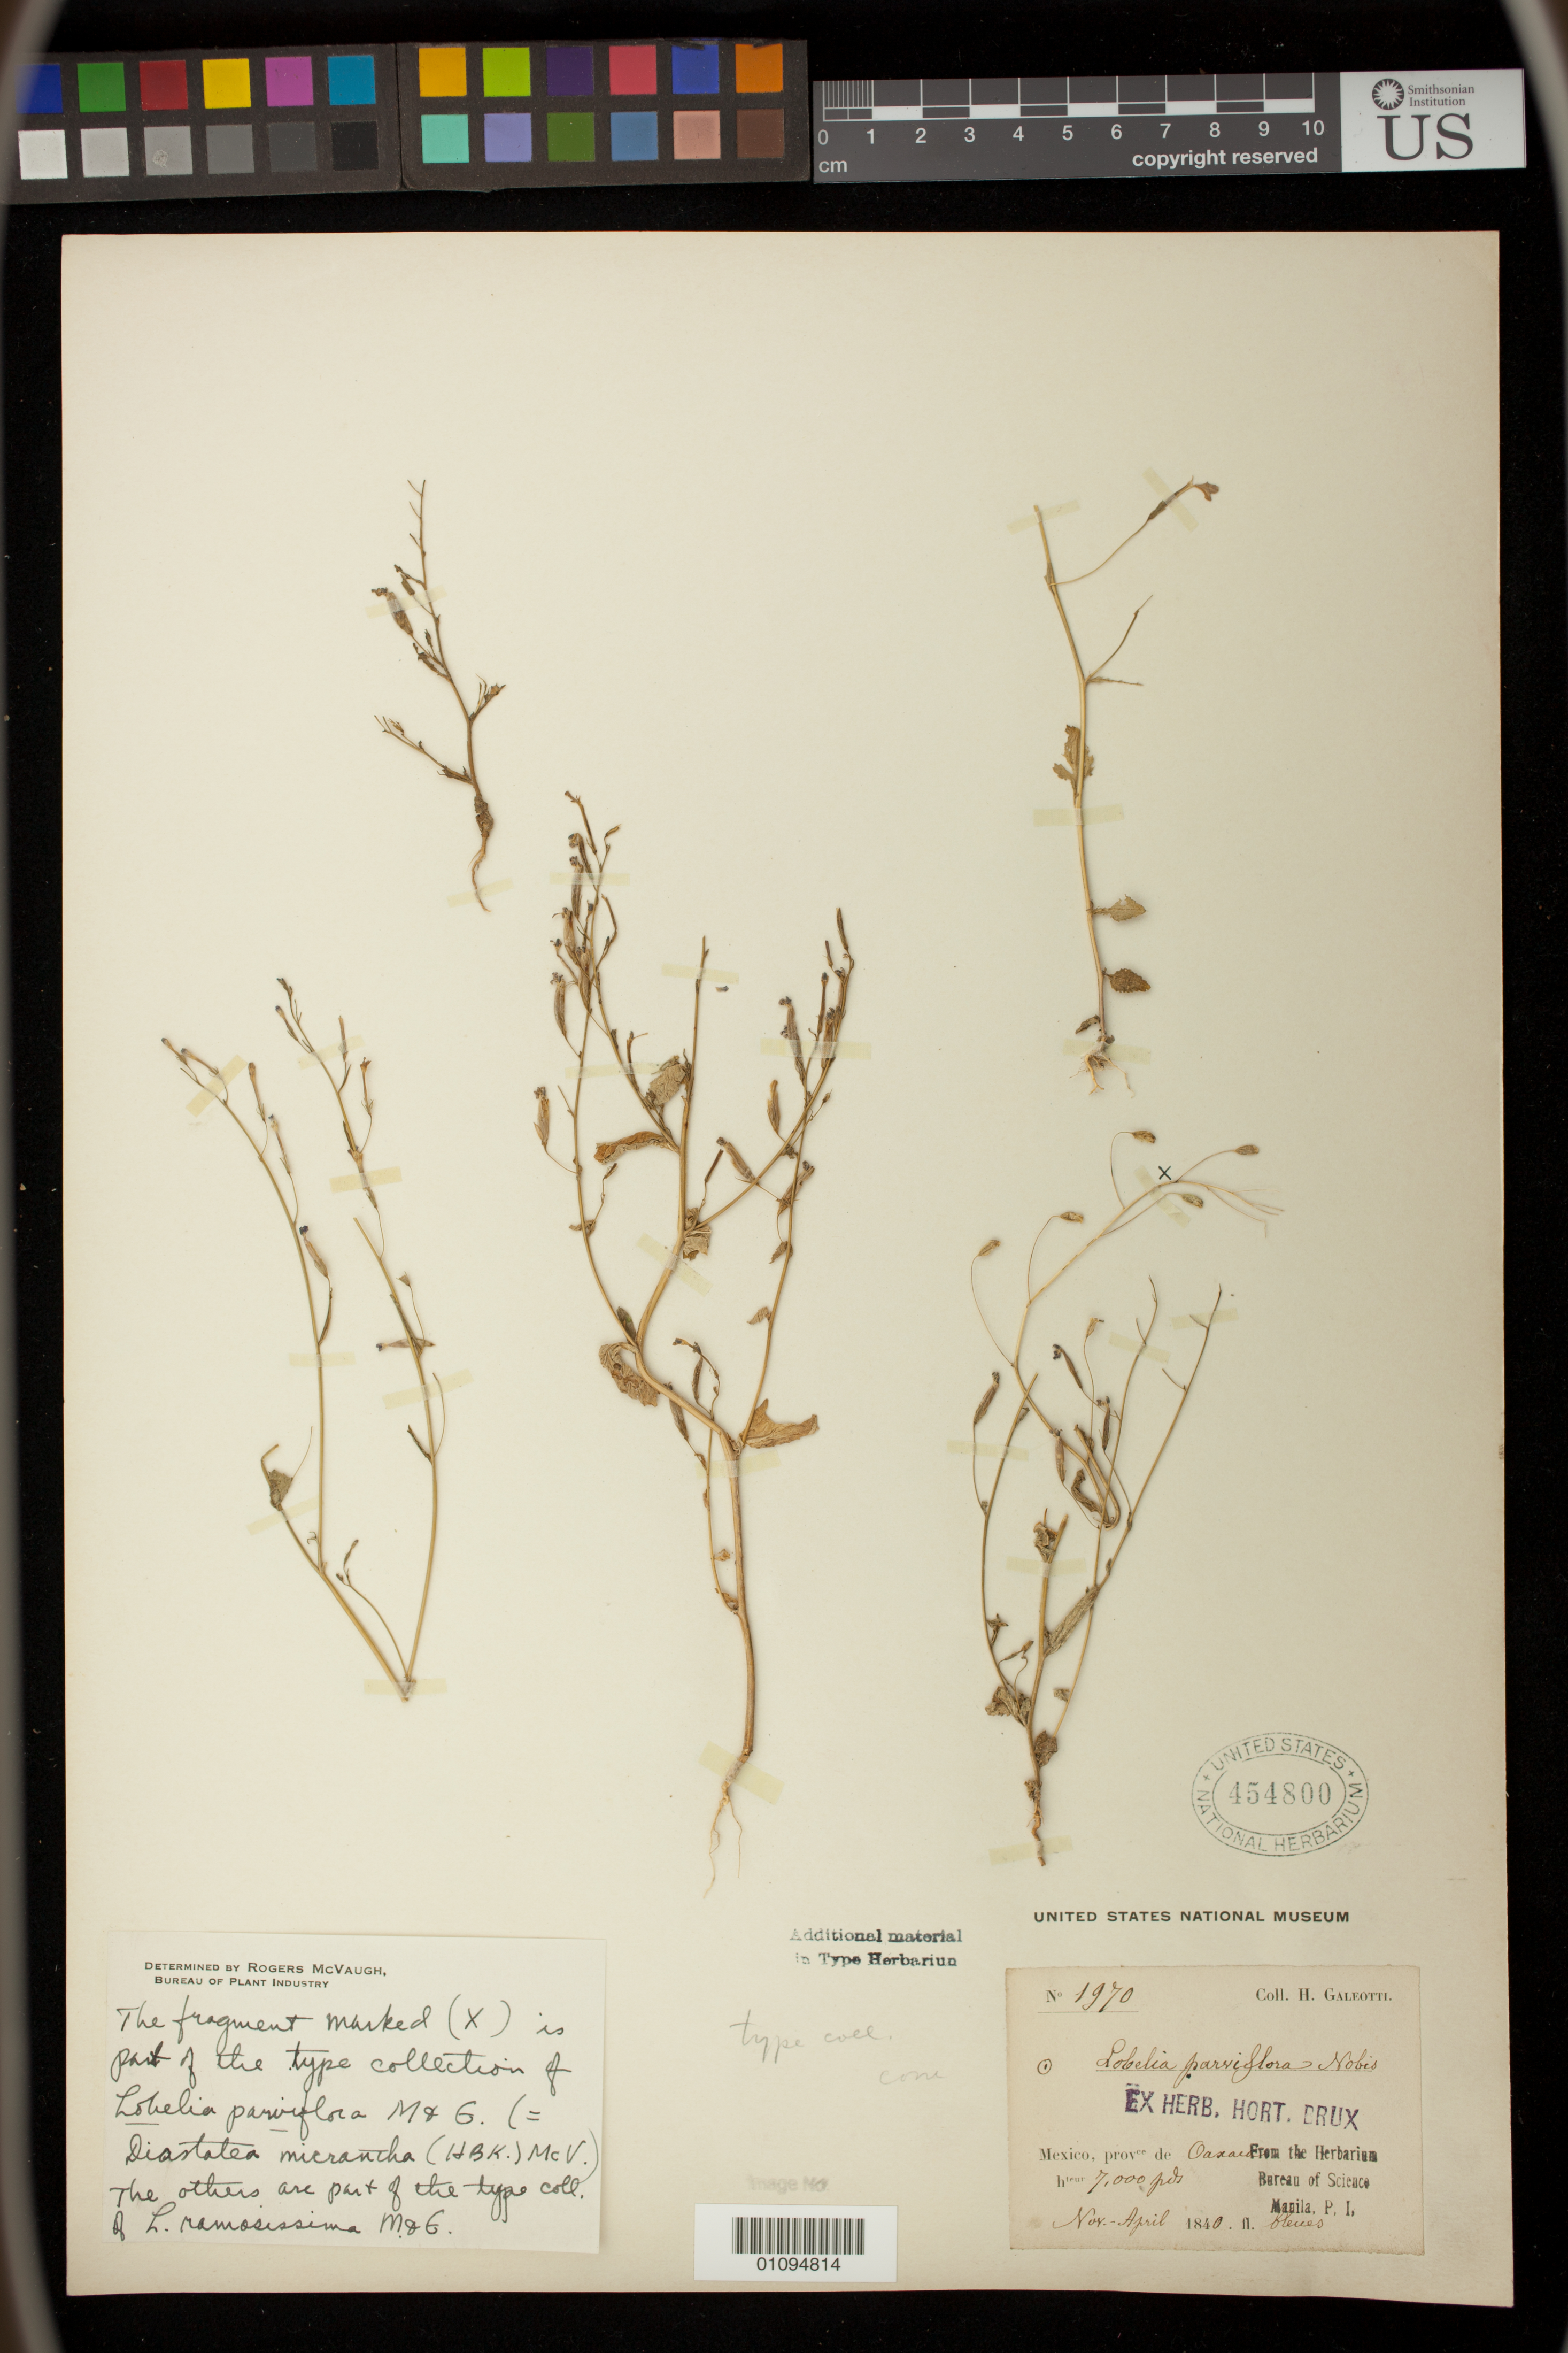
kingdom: Plantae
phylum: Tracheophyta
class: Magnoliopsida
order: Asterales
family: Campanulaceae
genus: Lobelia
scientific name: Lobelia parviflora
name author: M. Martens & Galeotti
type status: Type Collection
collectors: H. G. Galeotti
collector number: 1970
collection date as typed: Nov.-Apr., 1840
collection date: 1840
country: Mexico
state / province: Oaxaca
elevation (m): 2134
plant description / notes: As annotated by R. McVaugh, "The fragment marked (x) is part of the type collection for Lobelia parviflora (=Diastatea micrantha). The others are part of the type collection of Lobelia ramosissima M. & G."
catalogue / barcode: US 454800